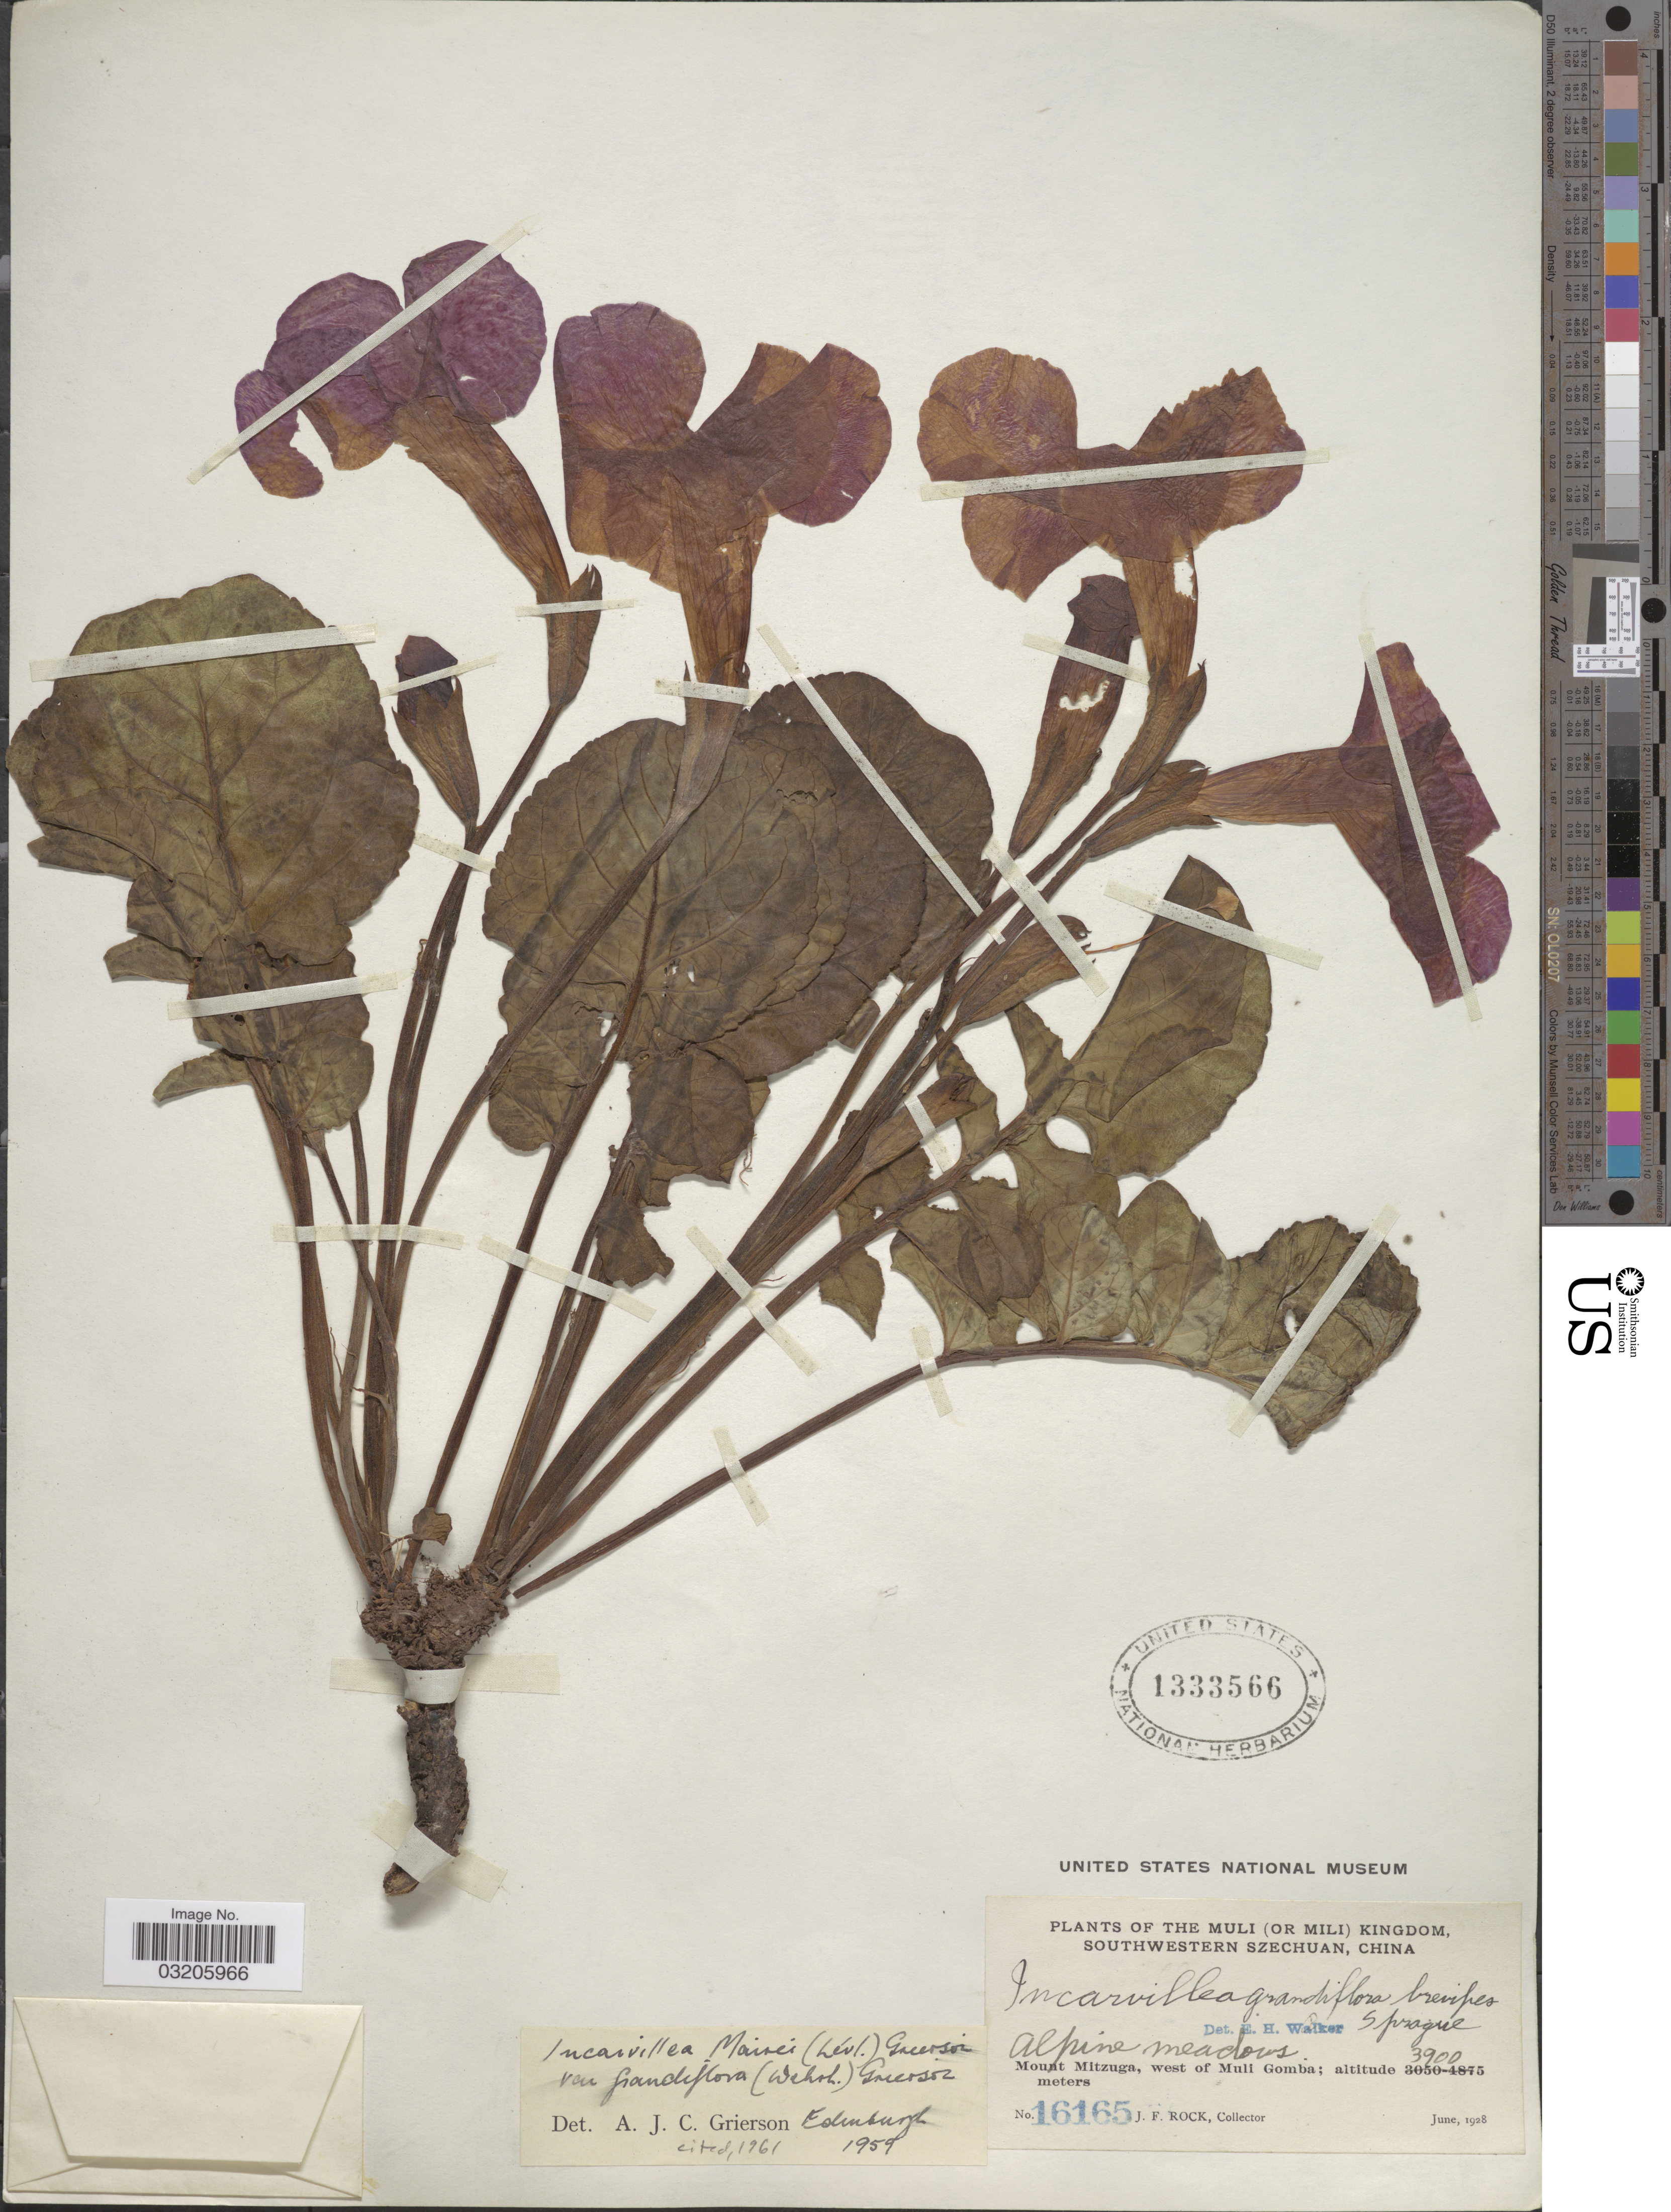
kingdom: Plantae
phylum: Tracheophyta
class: Magnoliopsida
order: Lamiales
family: Bignoniaceae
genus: Incarvillea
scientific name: Incarvillea mairei var. grandiflora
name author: (Wehrh.) Grierson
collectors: J. Rock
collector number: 16165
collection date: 1928-06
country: China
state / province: Sichuan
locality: The Muli (or Mili) Kingdom. Southwestern Szechuan. Alpine meadows. Mount Mitzuga, west of Muli Gomba.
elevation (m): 3900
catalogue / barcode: US 1333566